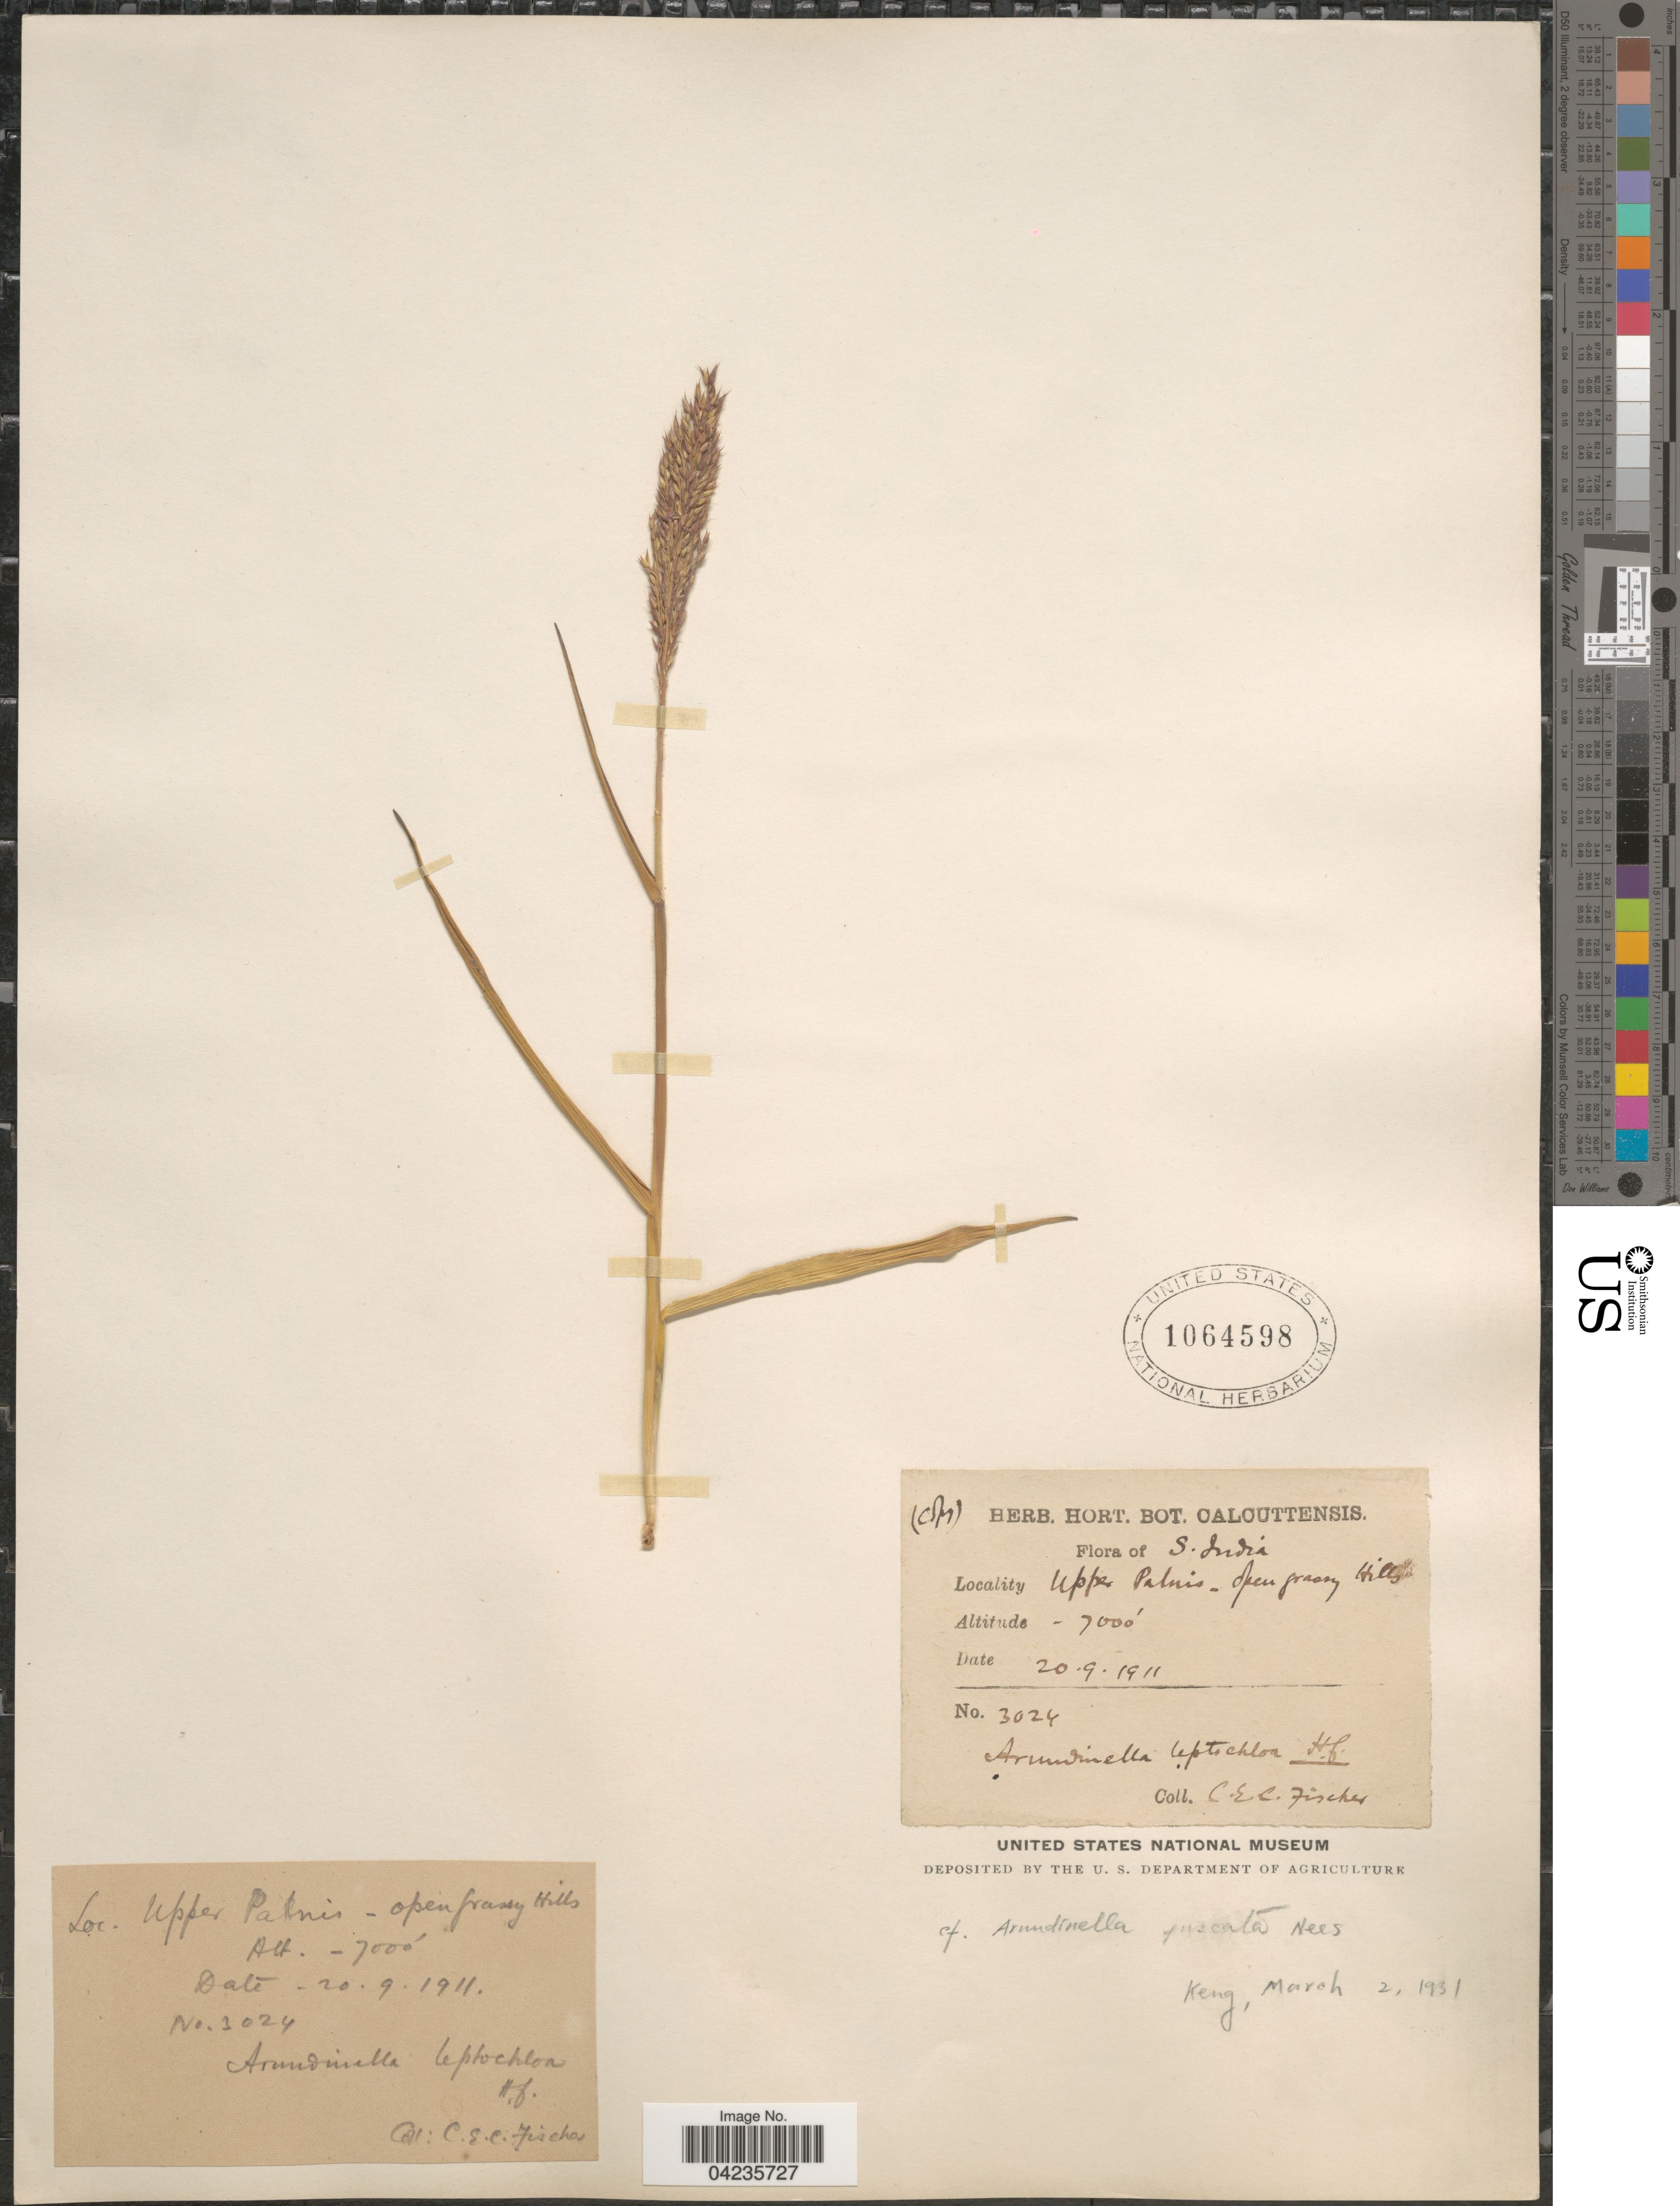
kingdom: Plantae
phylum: Tracheophyta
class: Liliopsida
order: Poales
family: Poaceae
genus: Arundinella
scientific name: Arundinella fuscata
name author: Steud.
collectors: C. E. C. Fischer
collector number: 3024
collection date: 1911-09-20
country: India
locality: Upper Palnis. S. India.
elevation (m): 2134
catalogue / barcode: US 1064598